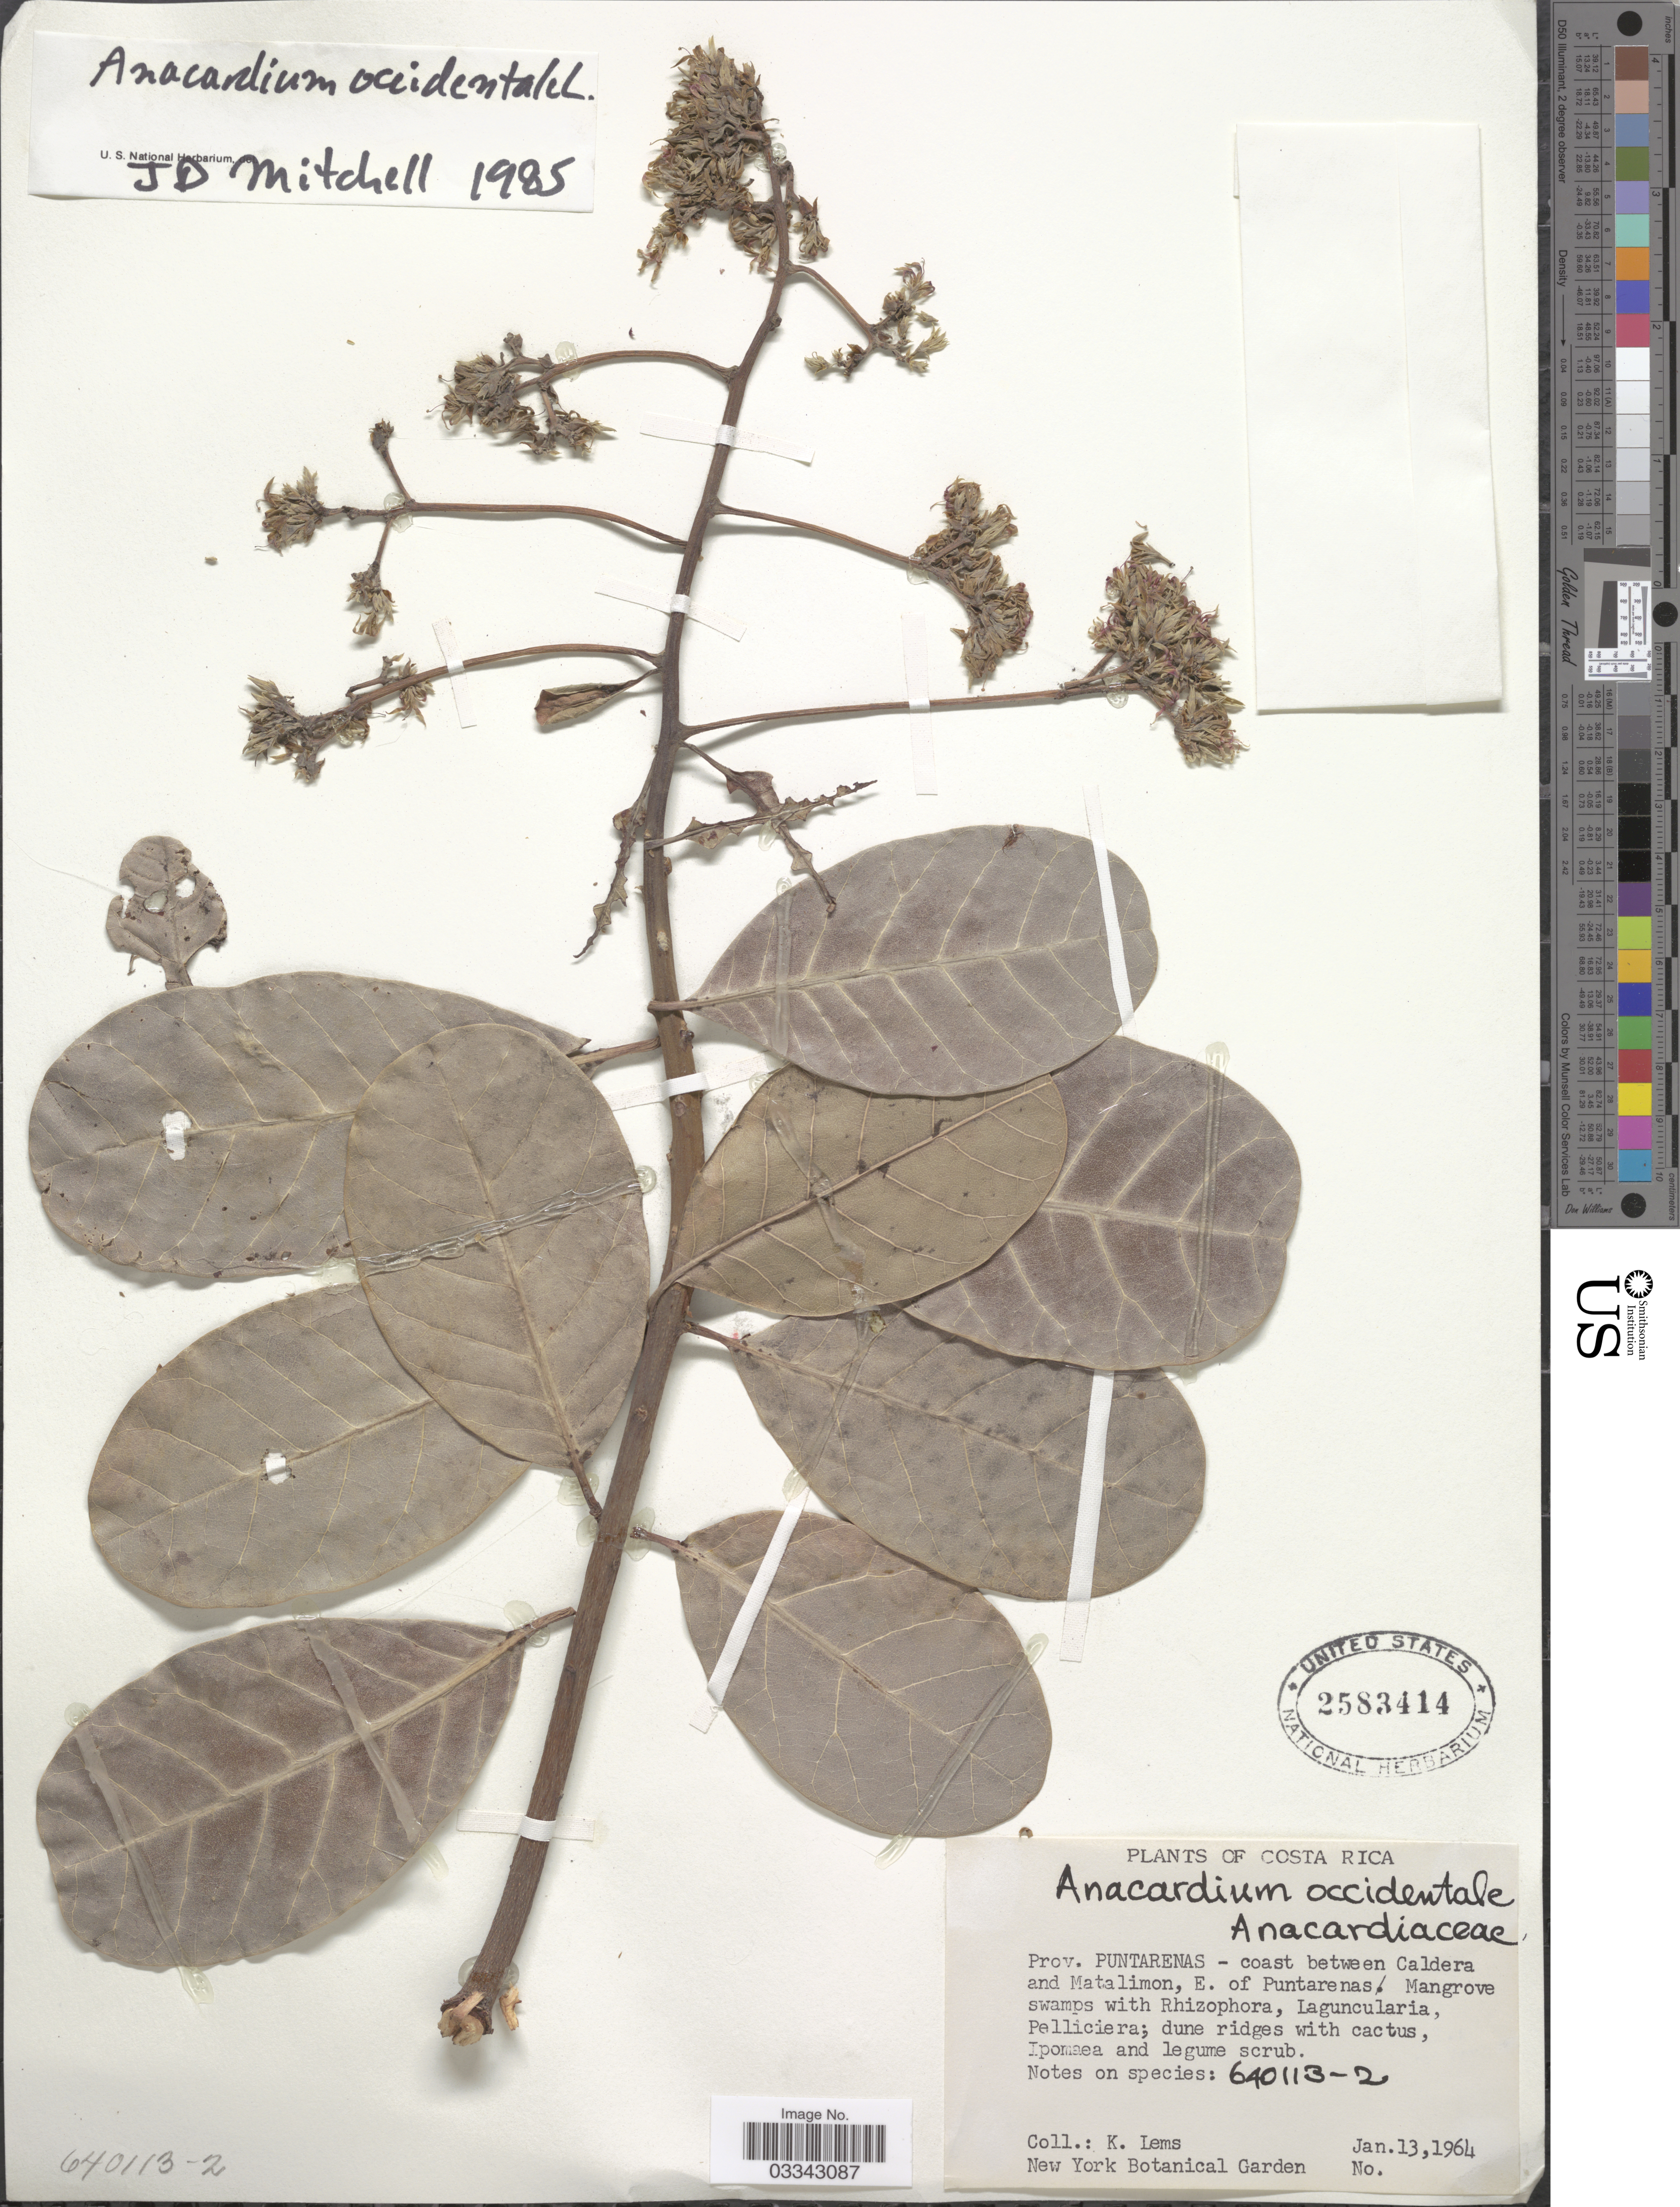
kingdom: Plantae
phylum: Tracheophyta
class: Magnoliopsida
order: Sapindales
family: Anacardiaceae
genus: Anacardium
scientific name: Anacardium occidentale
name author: L.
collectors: K. Lems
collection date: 1964-01-13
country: Costa Rica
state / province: Puntarenas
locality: Coast between Caldera and Matalimon, E. of Puntarenas.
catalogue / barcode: US 2583414